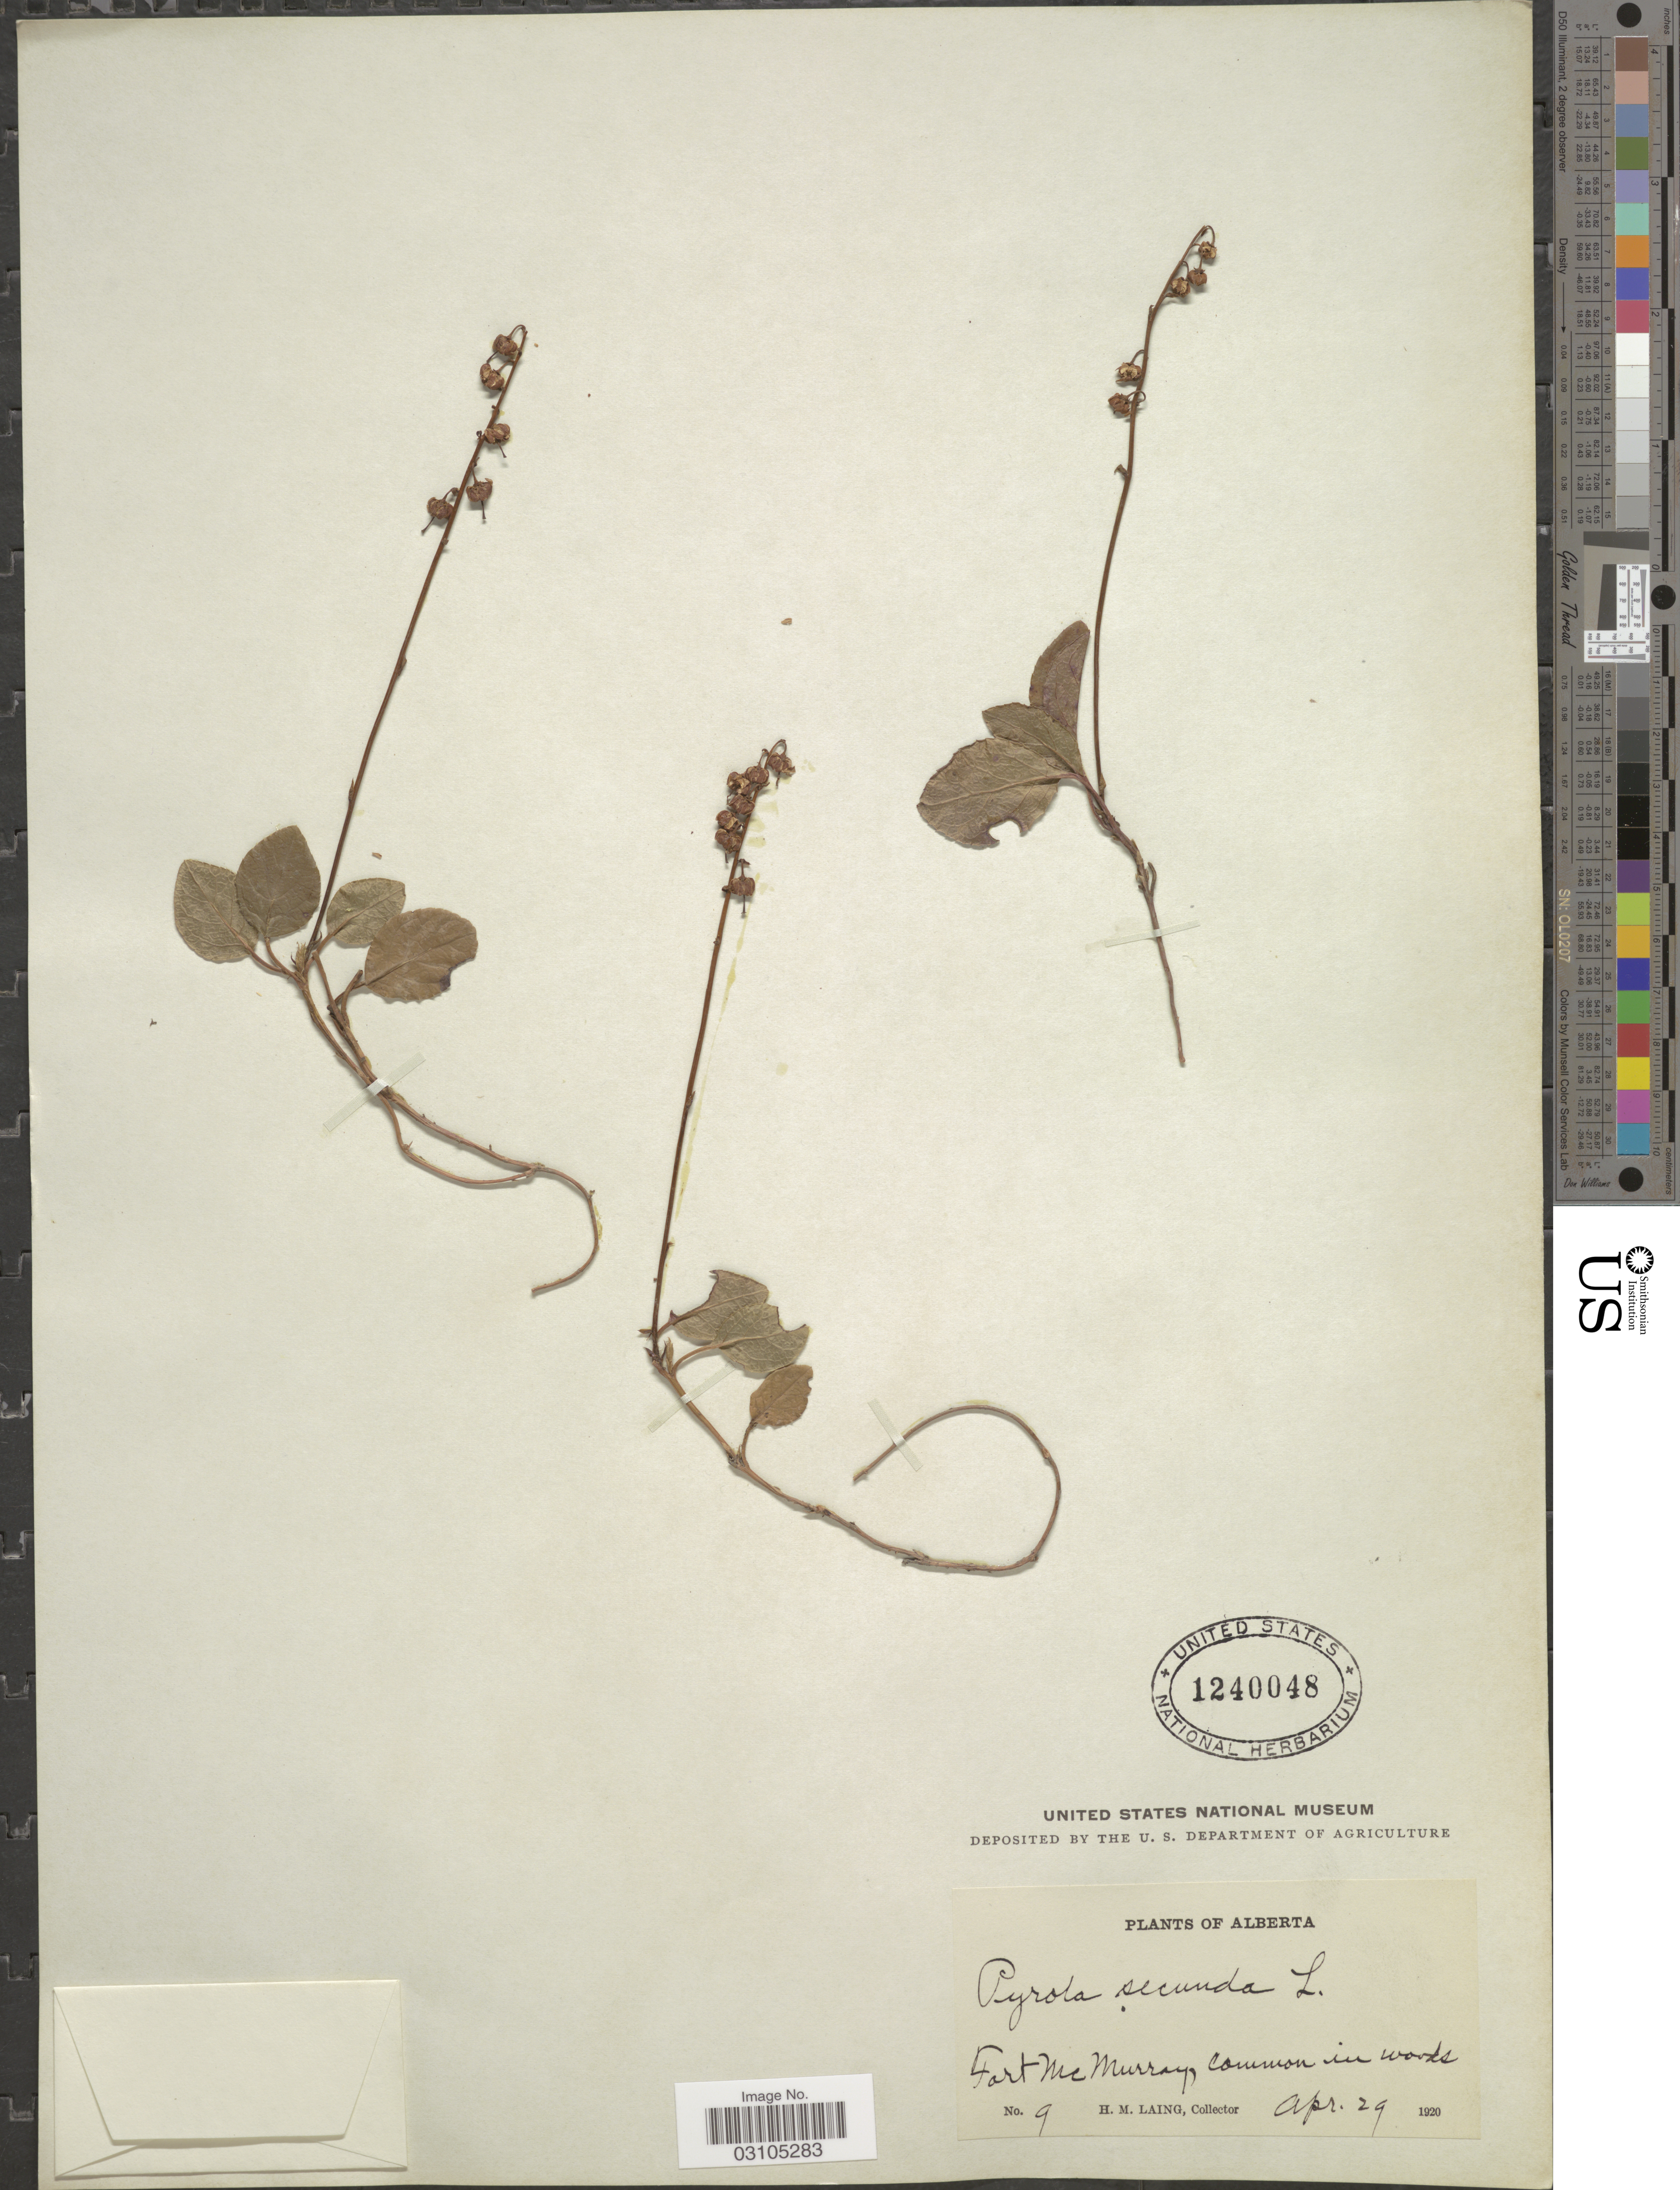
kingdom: Plantae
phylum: Tracheophyta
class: Magnoliopsida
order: Ericales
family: Ericaceae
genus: Orthilia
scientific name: Orthilia secunda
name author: (L.) House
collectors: H. Laing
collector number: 9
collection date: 1920-04-29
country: Canada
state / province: Alberta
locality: Fort McMurray.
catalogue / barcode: US 1240048